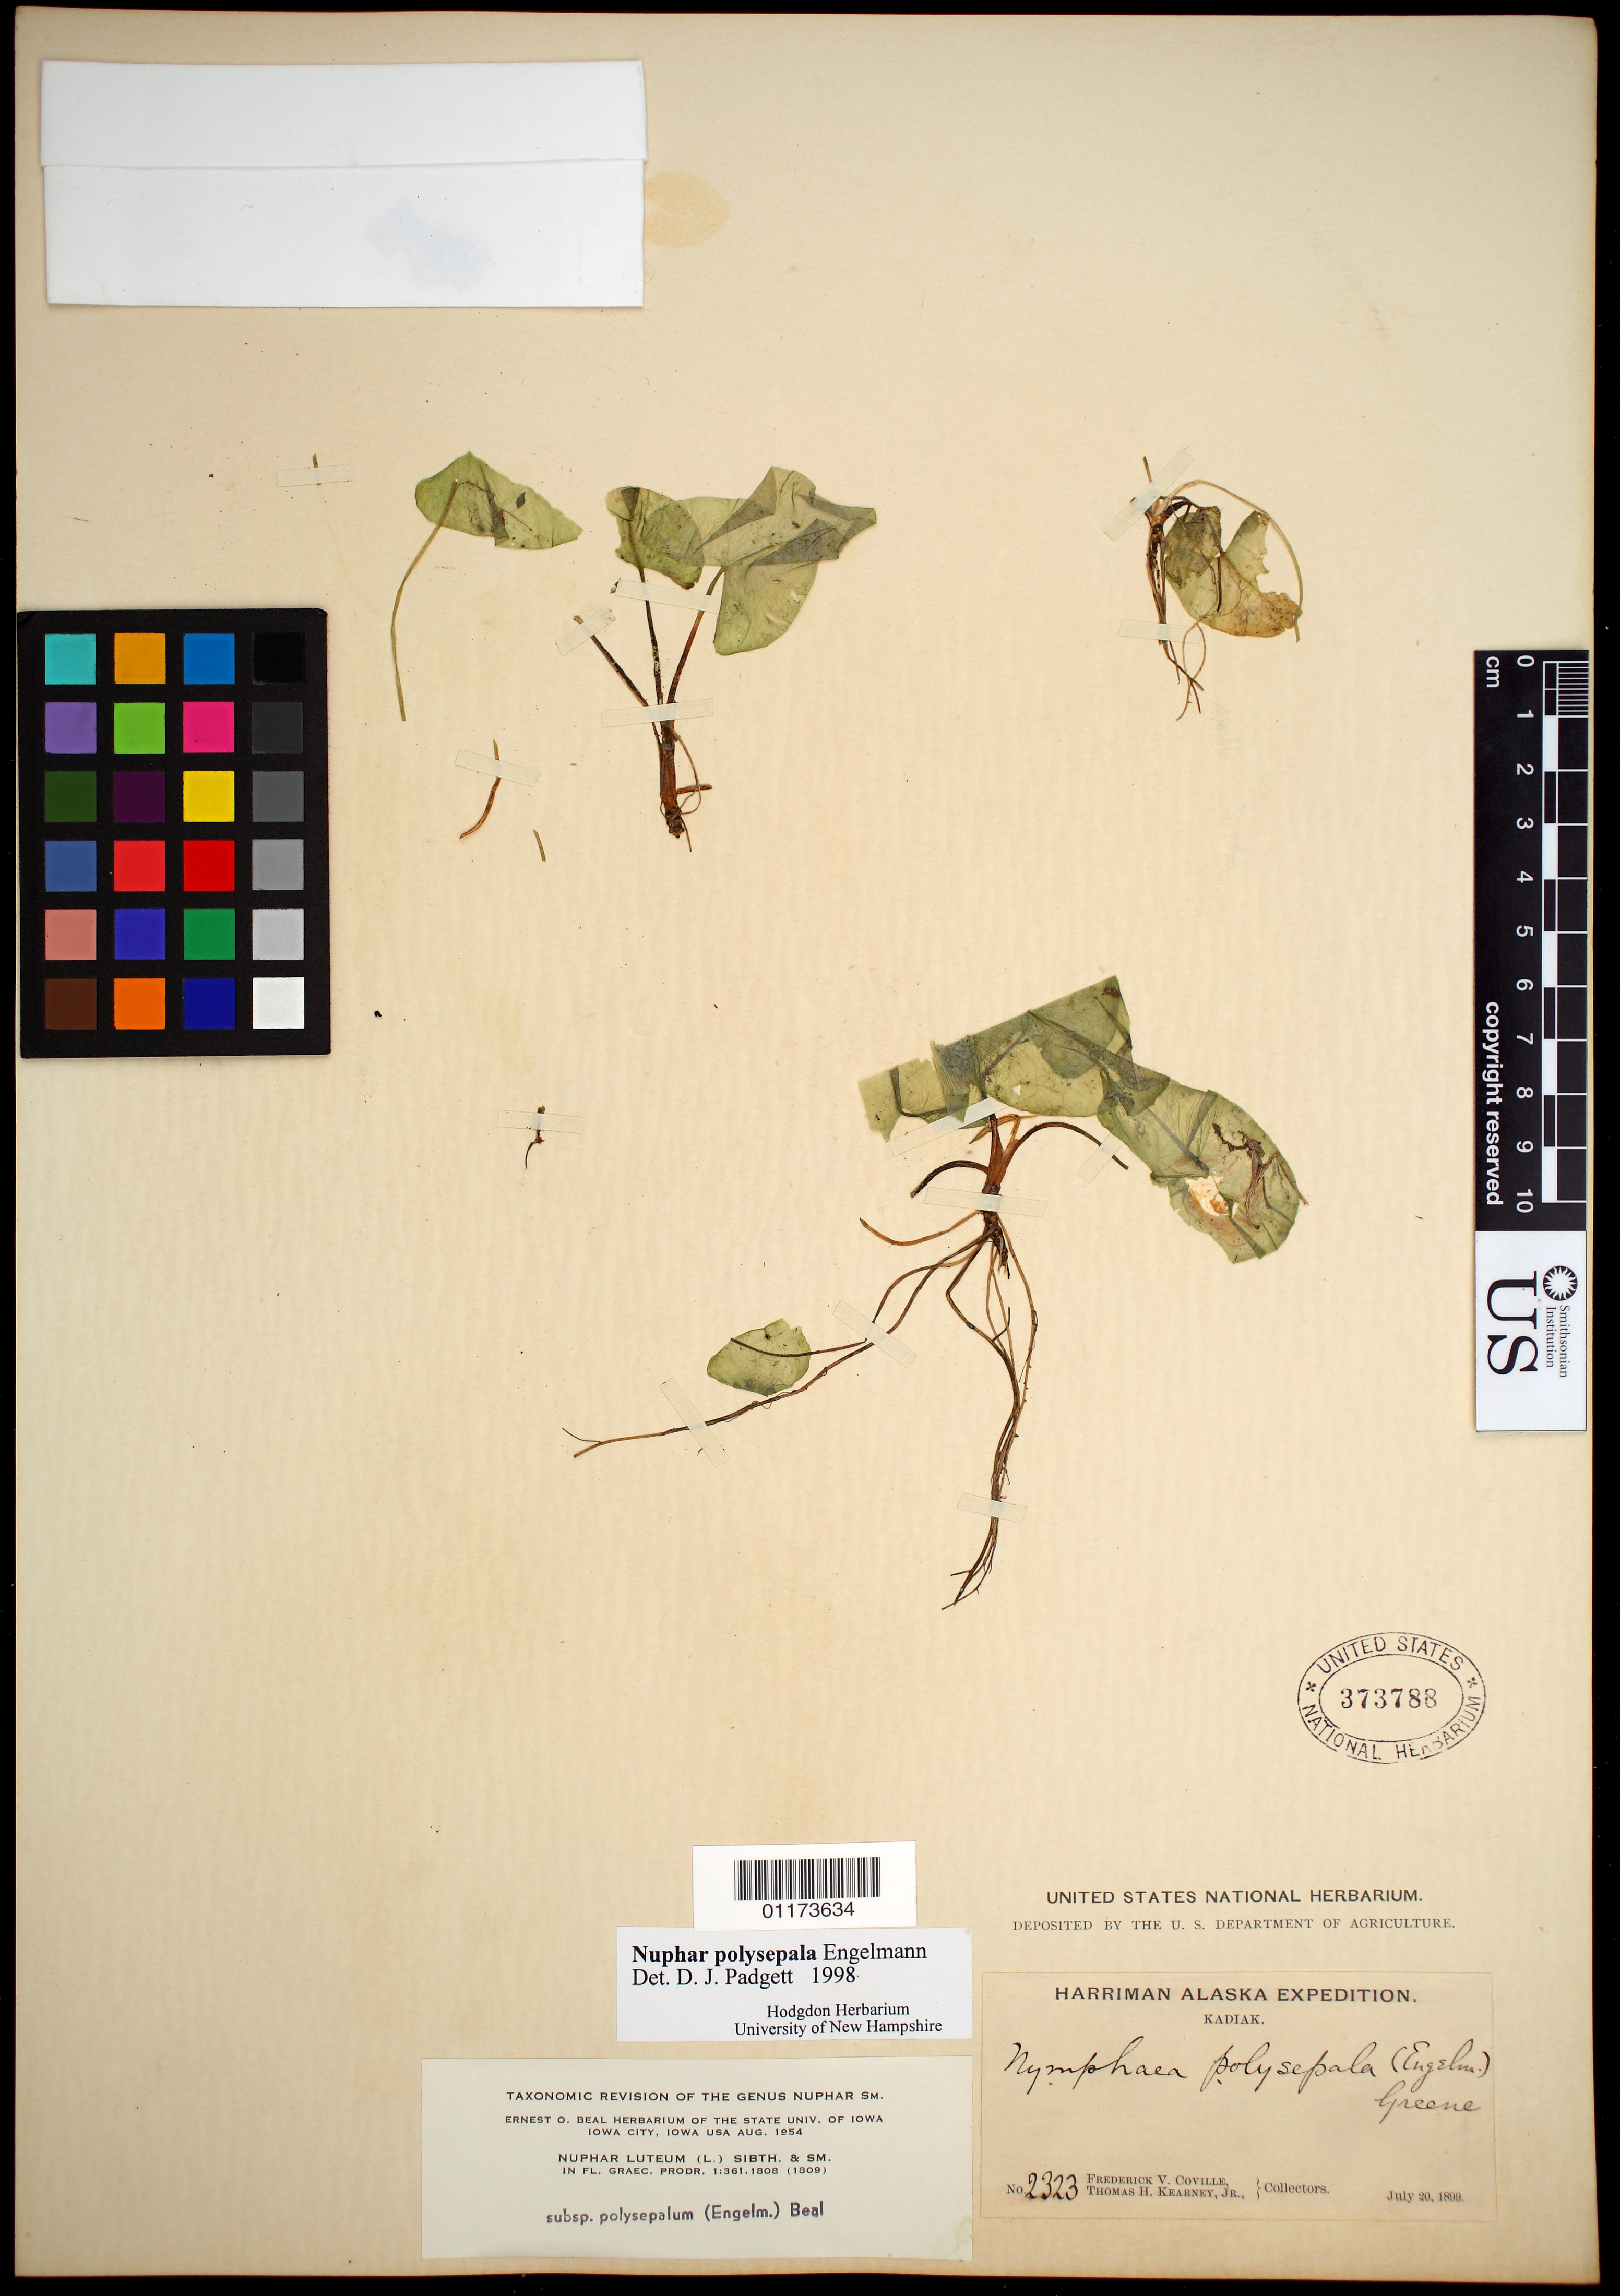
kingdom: Plantae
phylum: Tracheophyta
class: Magnoliopsida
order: Nymphaeales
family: Nymphaeaceae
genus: Nuphar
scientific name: Nuphar polysepala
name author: Englem.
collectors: F. V. Coville & T. H. Kearney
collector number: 2323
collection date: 1899-07-20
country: United States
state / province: Alaska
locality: Kadiak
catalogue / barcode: US 373788